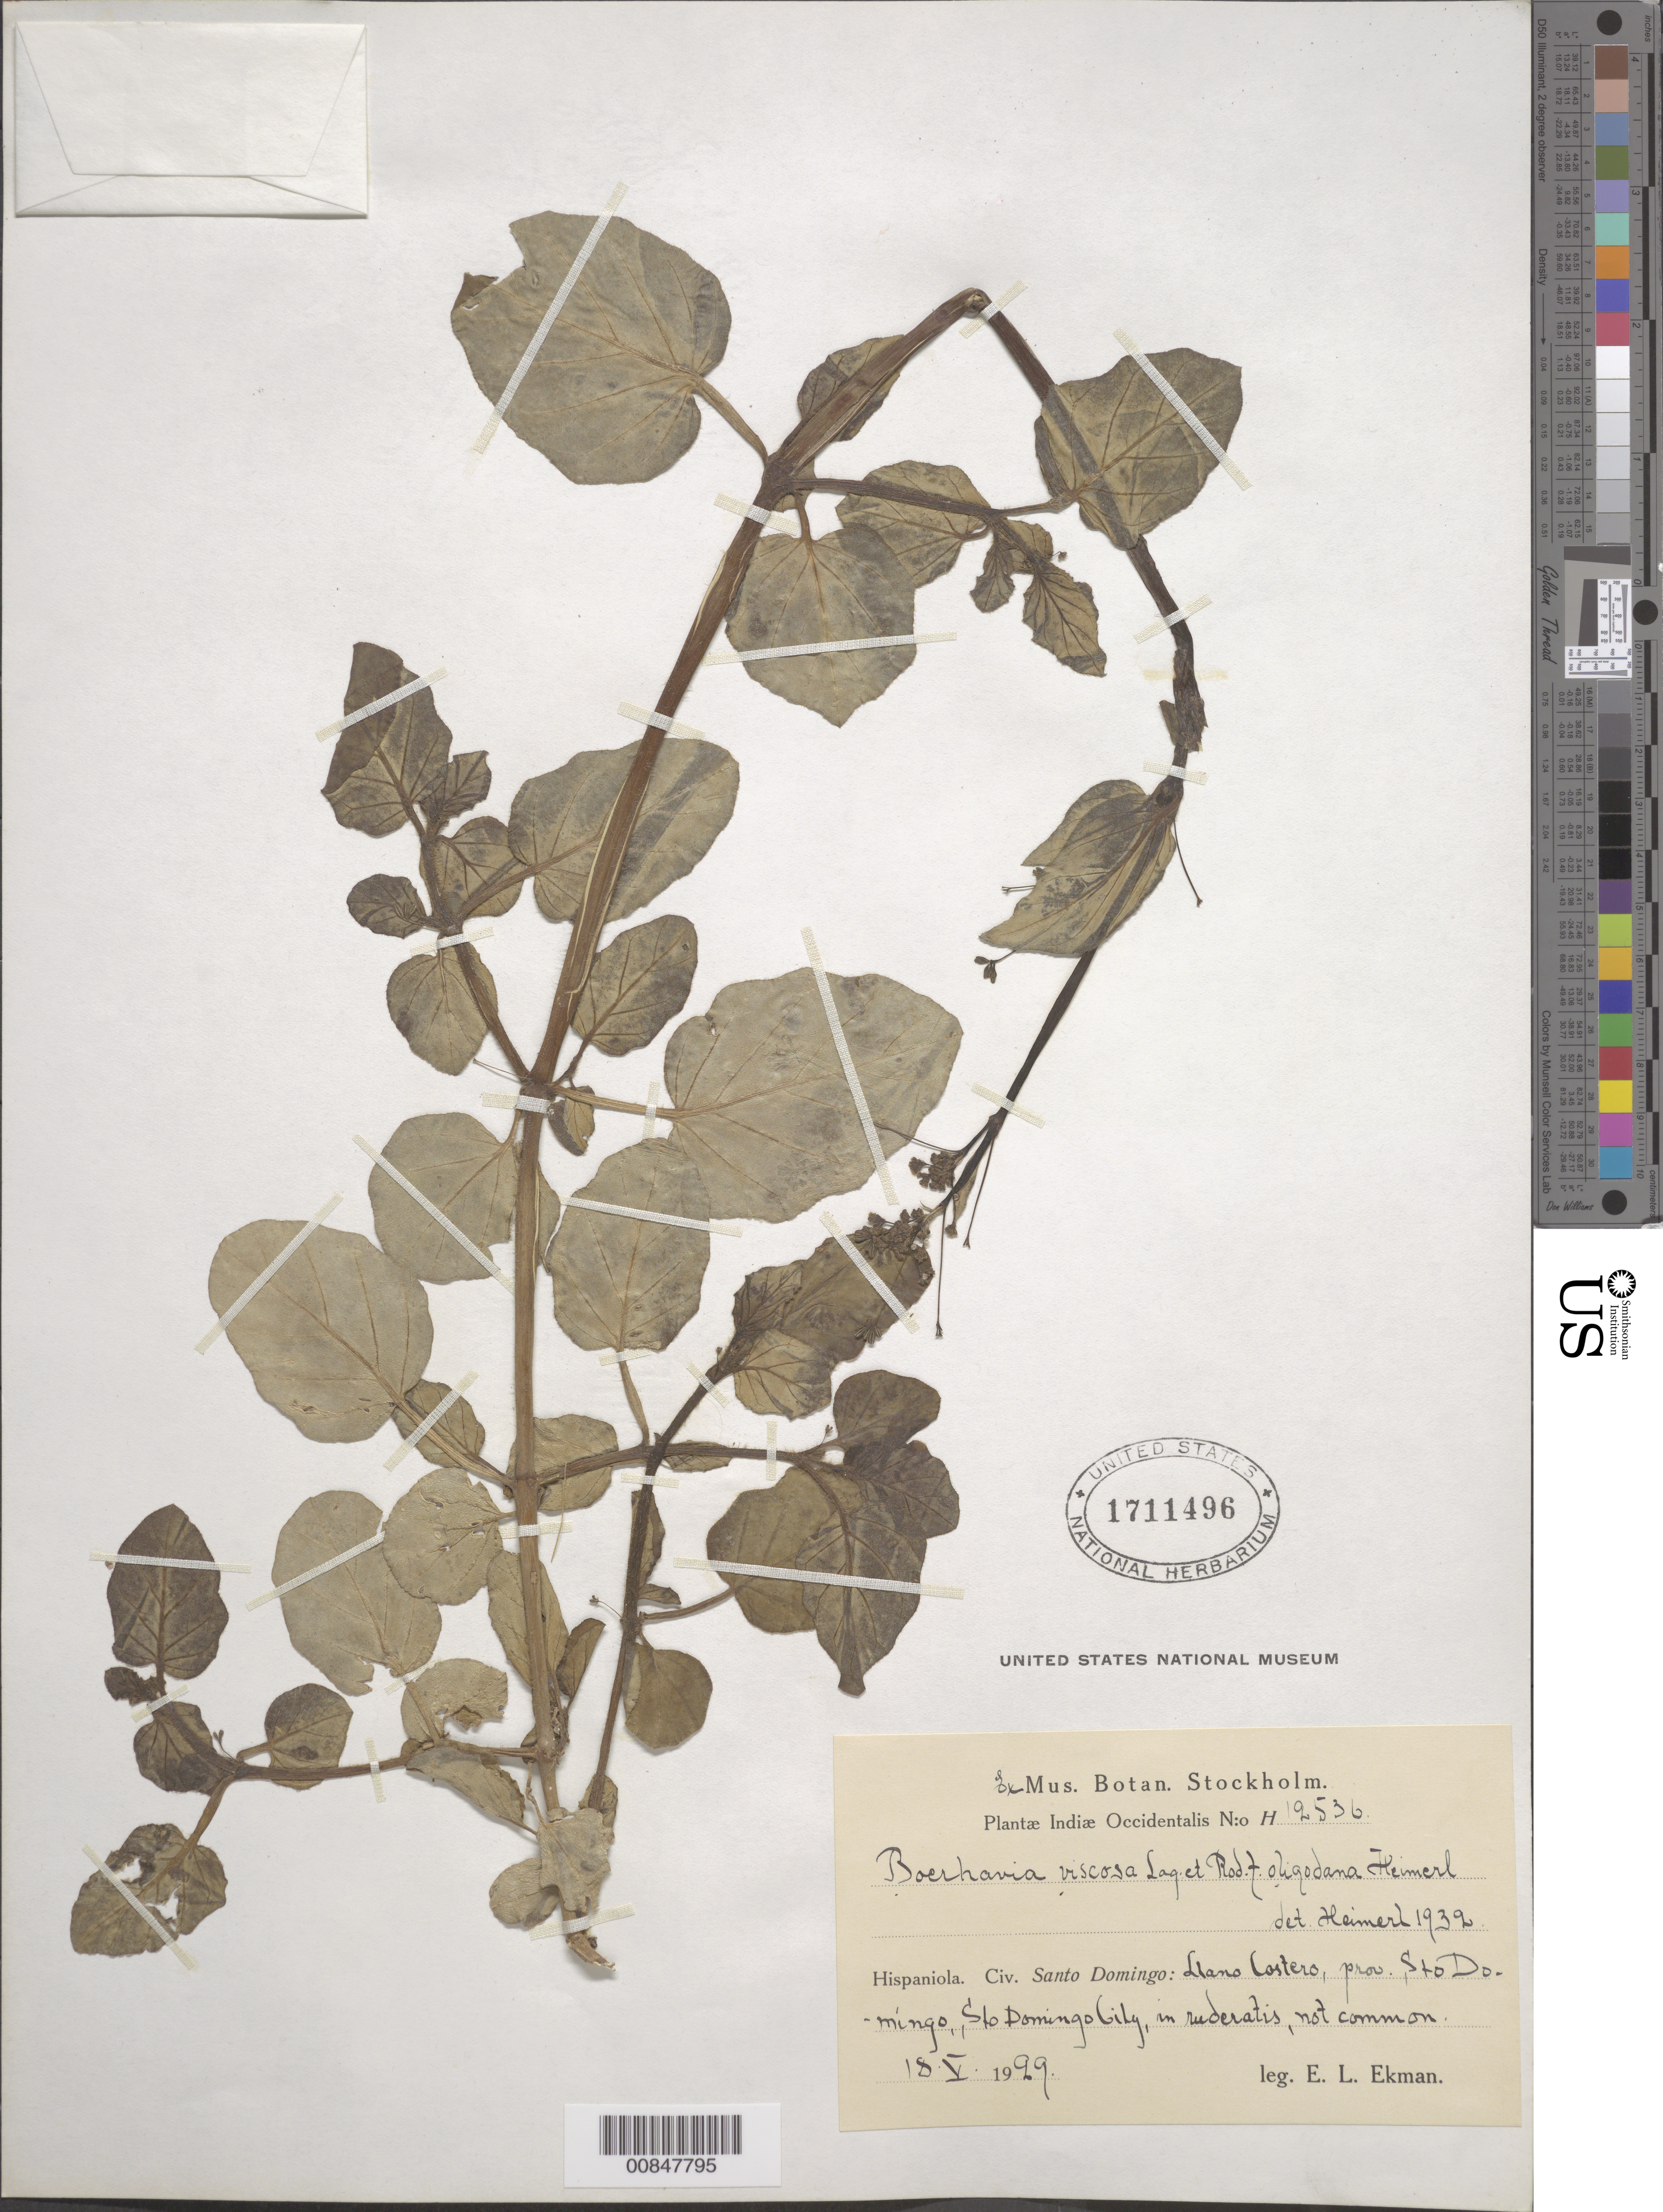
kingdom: Plantae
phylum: Tracheophyta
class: Magnoliopsida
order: Caryophyllales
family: Nyctaginaceae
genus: Boerhavia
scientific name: Boerhavia coccinea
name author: Mill.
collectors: E. L. Ekman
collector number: H 12536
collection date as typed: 18 May 1929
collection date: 1929-05-18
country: Dominican Republic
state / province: Distrito Nacional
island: Hispaniola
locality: Llano Costero, prov. Sto. Domingo (obsolete), Sto. Domingo City.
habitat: In ruderatis.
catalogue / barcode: US 1711496